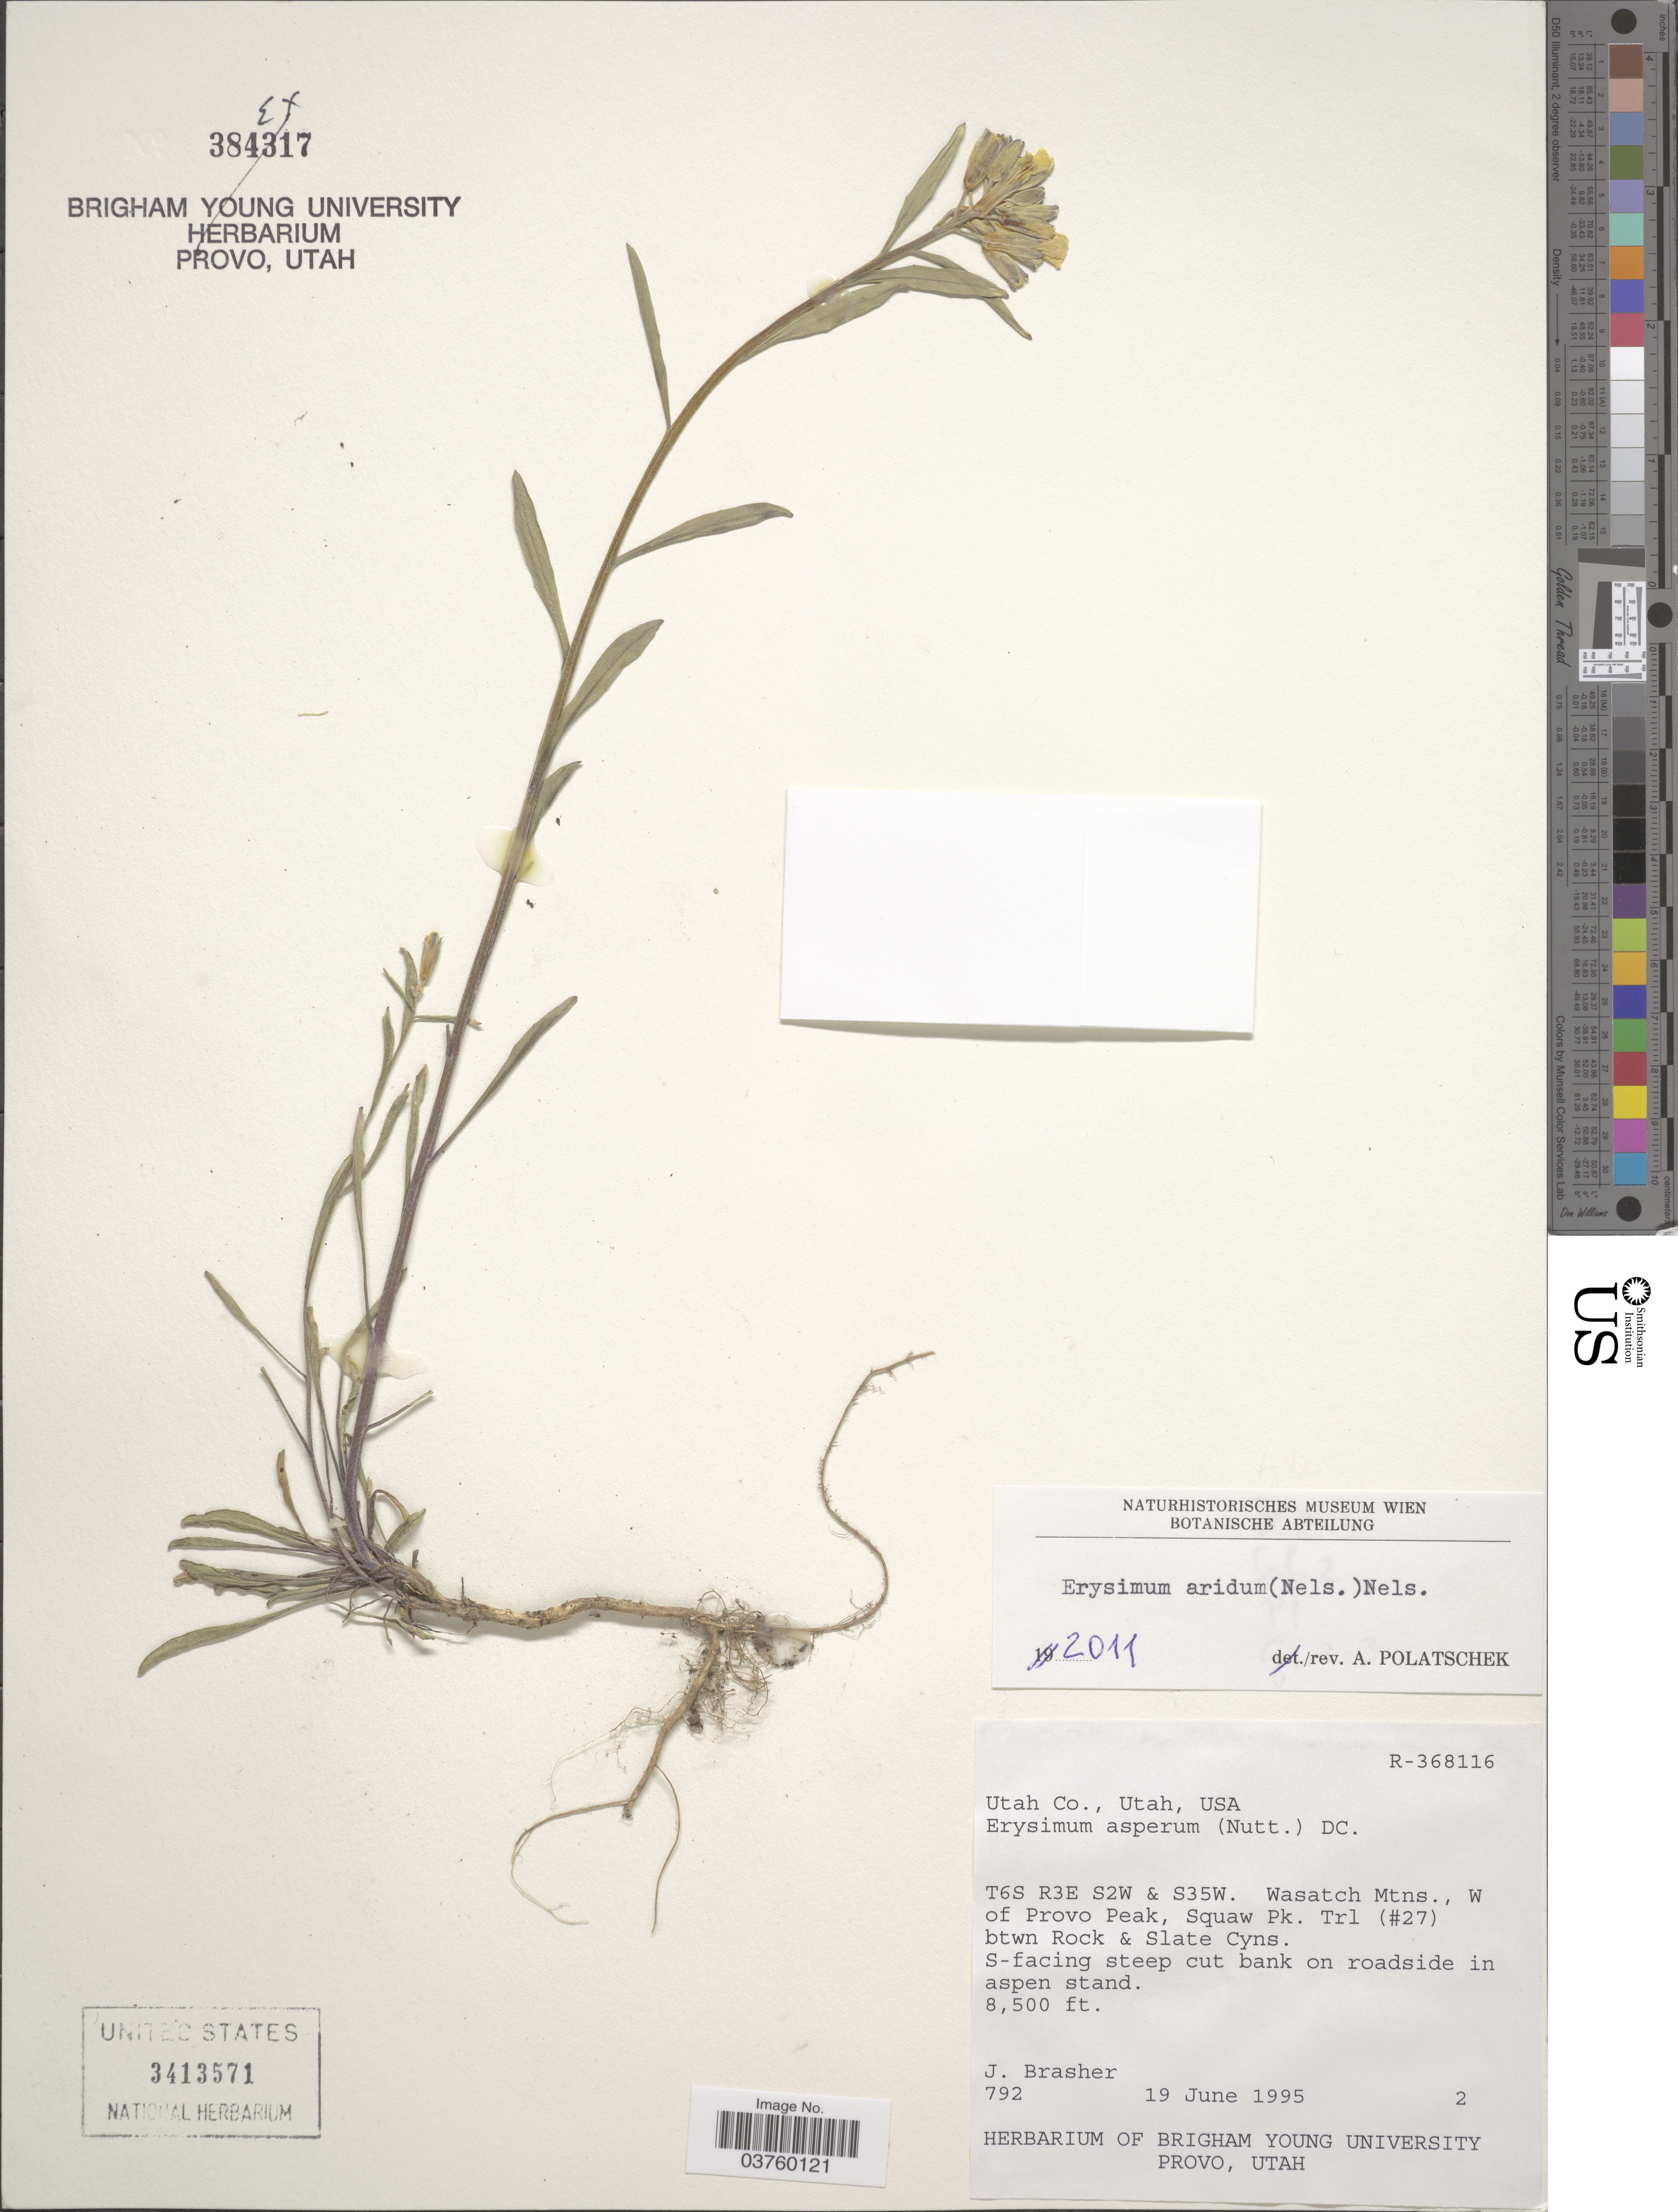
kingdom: Plantae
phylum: Tracheophyta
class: Magnoliopsida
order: Brassicales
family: Brassicaceae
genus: Erysimum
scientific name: Erysimum aridum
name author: (A. Nelson) A. Nelson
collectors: J. Brasher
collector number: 792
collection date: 1995-06-19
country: United States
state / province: Utah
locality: Utah Co. T6S R3E S2W & S35W. Wasatch Mtns., W of Provo Peak, Squaw Pk. Trl (#27) btwn Rock & Slate Cyns. S-facing steep cut bank on roadside in aspen stand.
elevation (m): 2591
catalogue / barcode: US 3413571